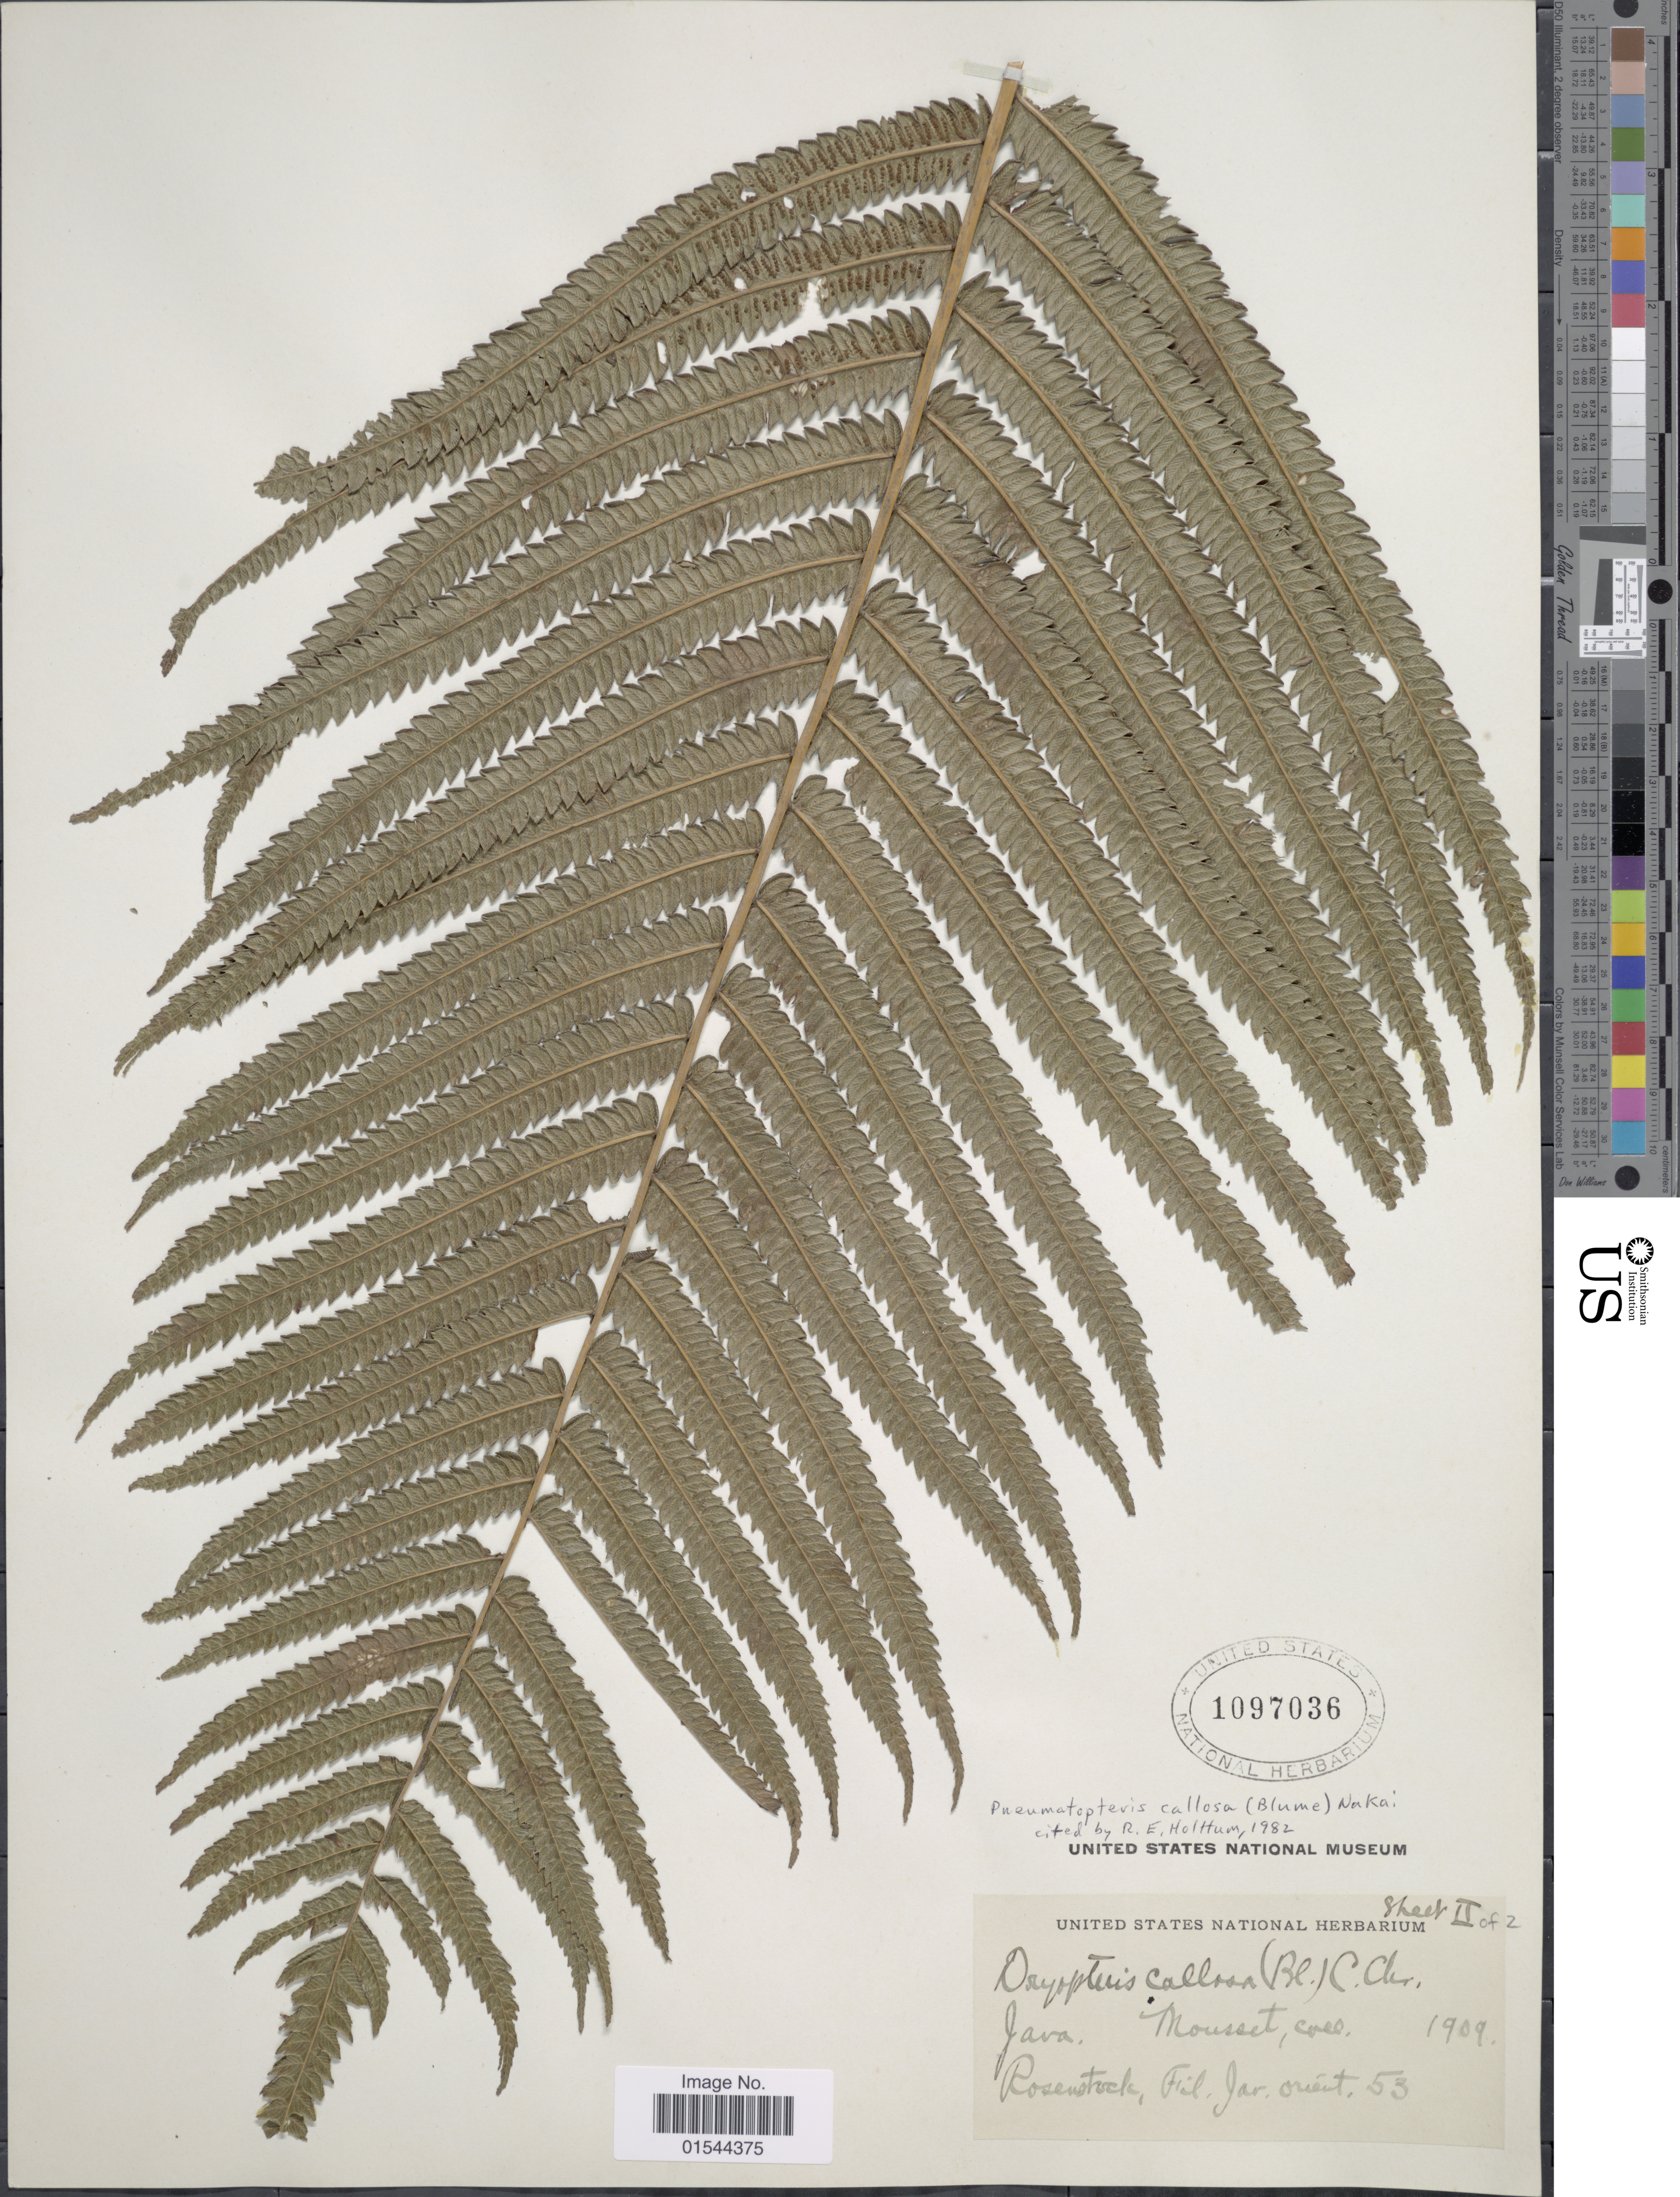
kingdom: Plantae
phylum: Tracheophyta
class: Polypodiopsida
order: Polypodiales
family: Thelypteridaceae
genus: Pneumatopteris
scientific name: Pneumatopteris callosa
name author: (Blume) Nakai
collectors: Mousset, --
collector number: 53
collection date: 1909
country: Indonesia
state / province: Java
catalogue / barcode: US 1097036